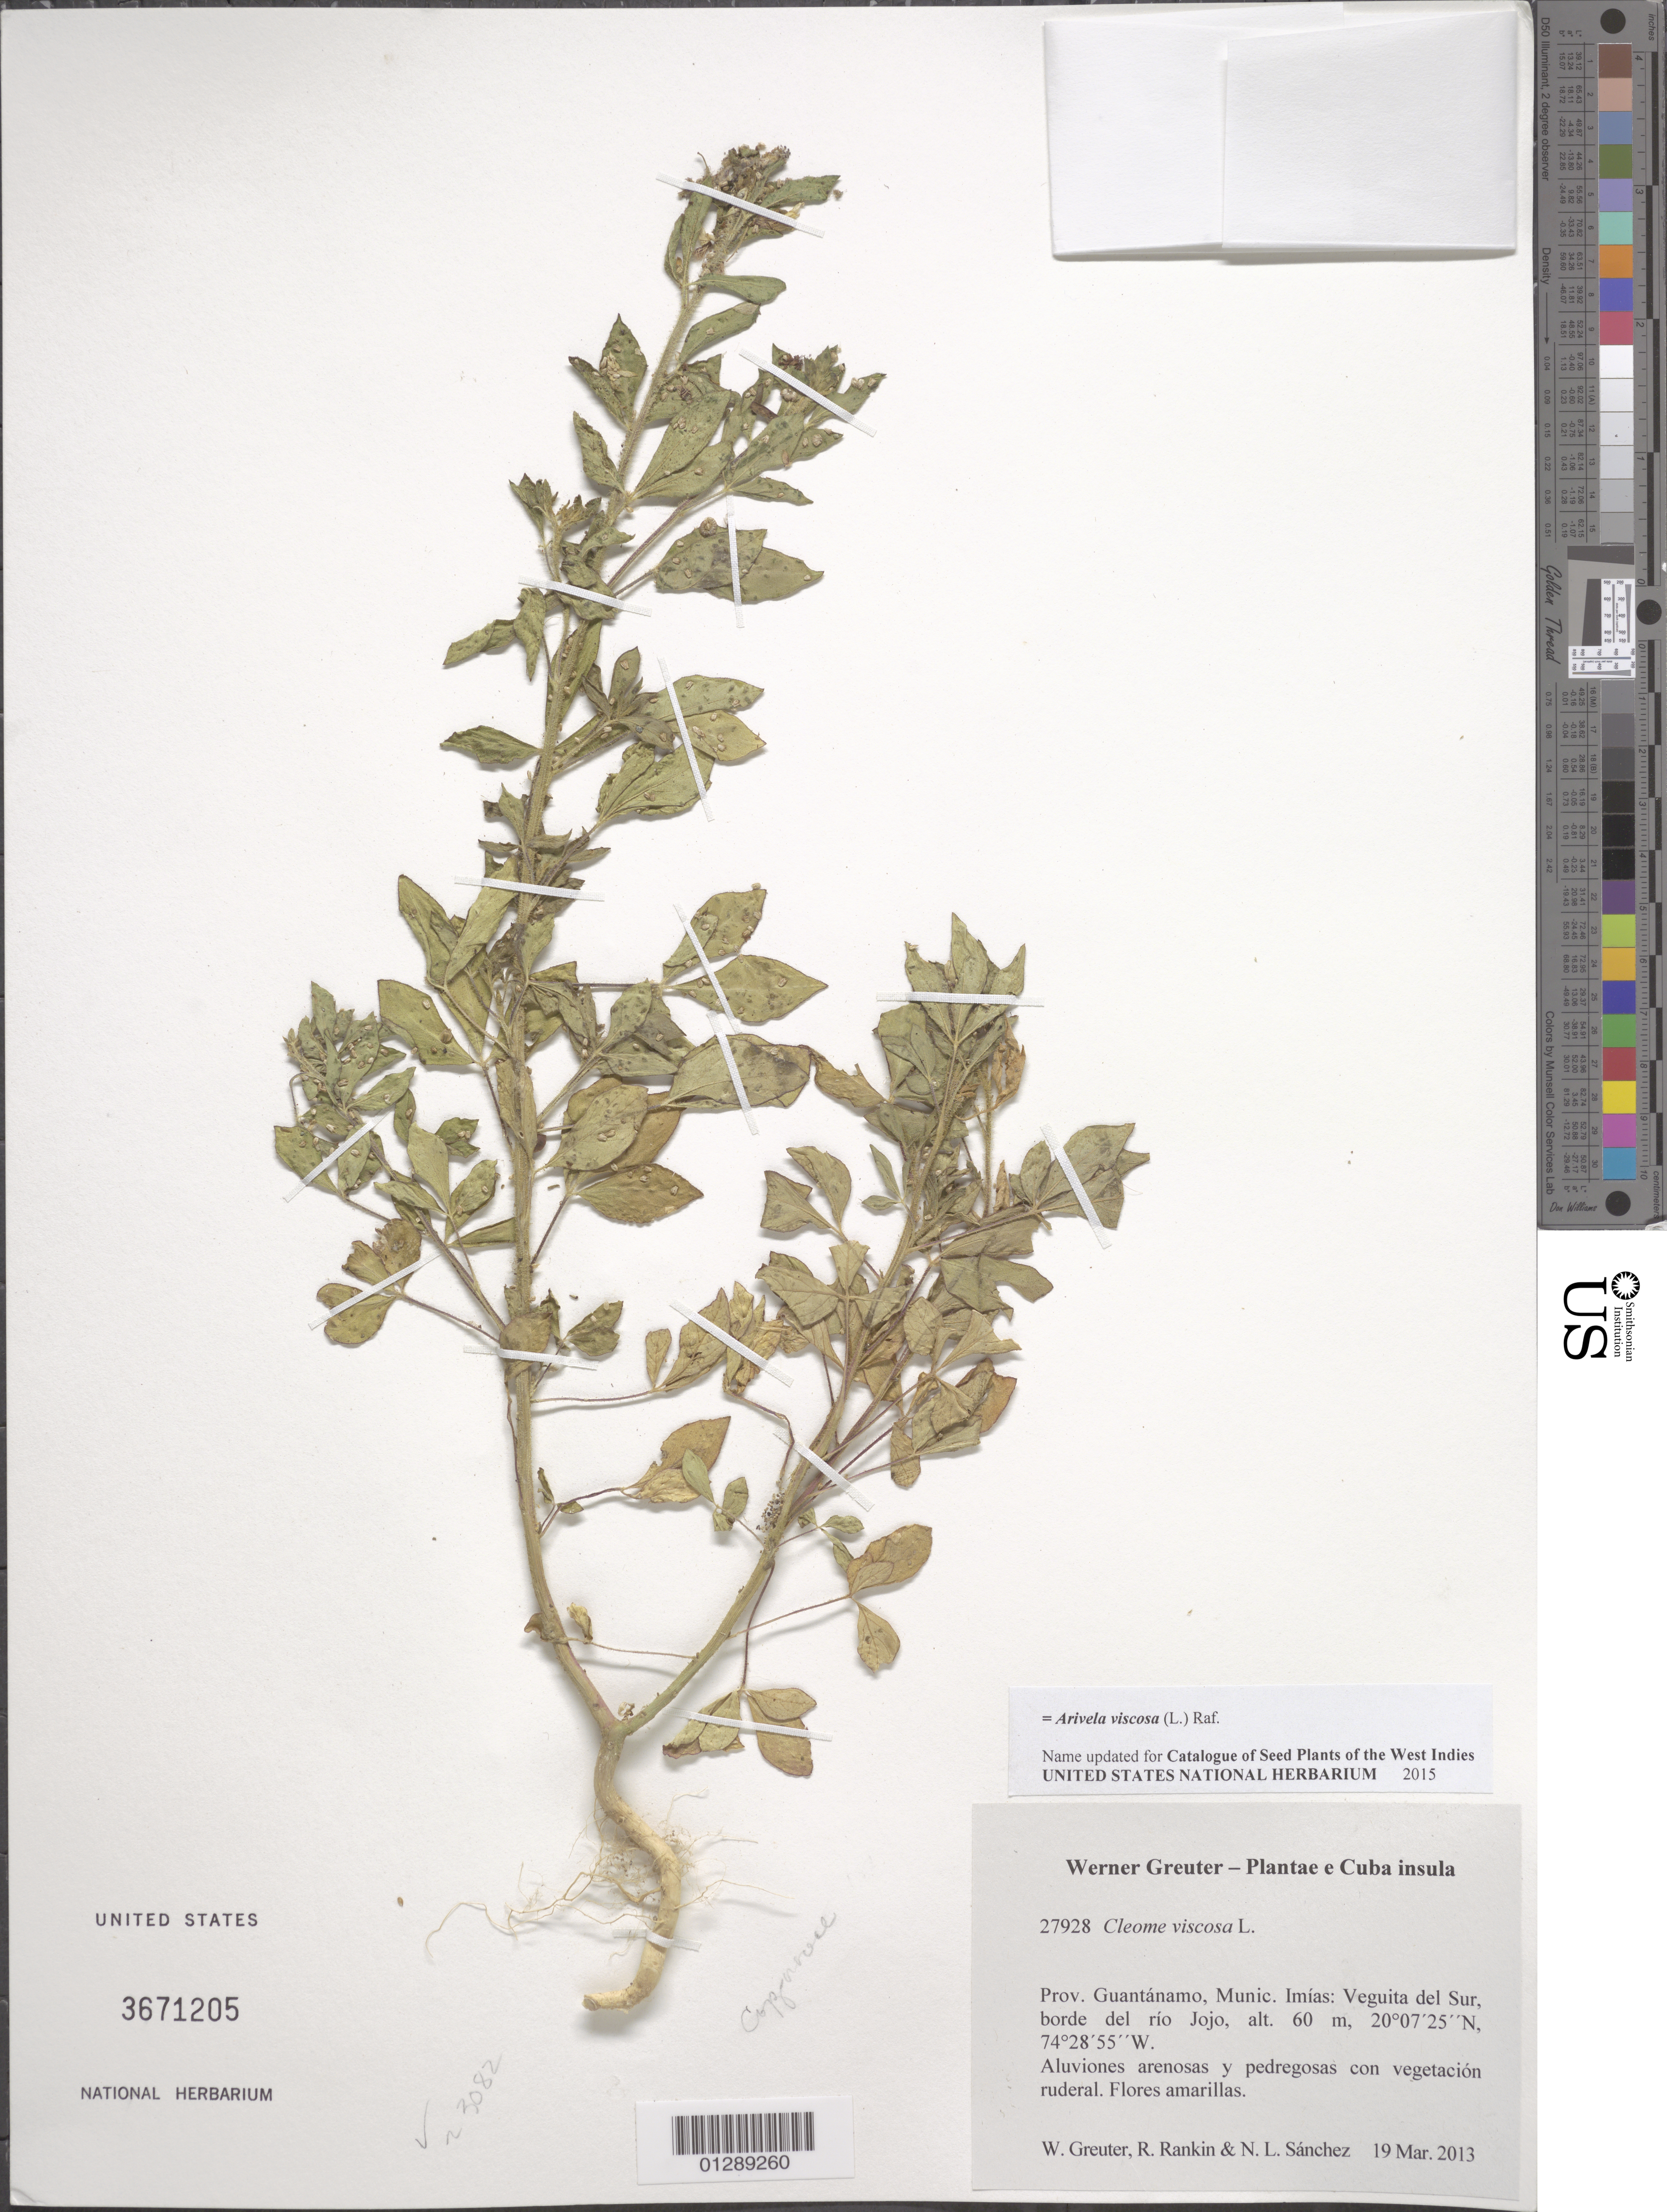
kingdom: Plantae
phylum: Tracheophyta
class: Magnoliopsida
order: Brassicales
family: Cleomaceae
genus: Arivela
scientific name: Arivela viscosa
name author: (L.) Raf.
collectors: W. R. Greuter, R. Rankin Rodriguez & N. Sanchez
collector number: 27928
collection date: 2013-03-19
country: Cuba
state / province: Guantanamo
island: Cuba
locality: Munic. Imías: Veguita del Sur, borde del río Jojo.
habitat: Aluviones arenosas y pedregosas vegetación ruderal.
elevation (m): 60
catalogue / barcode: US 3671205